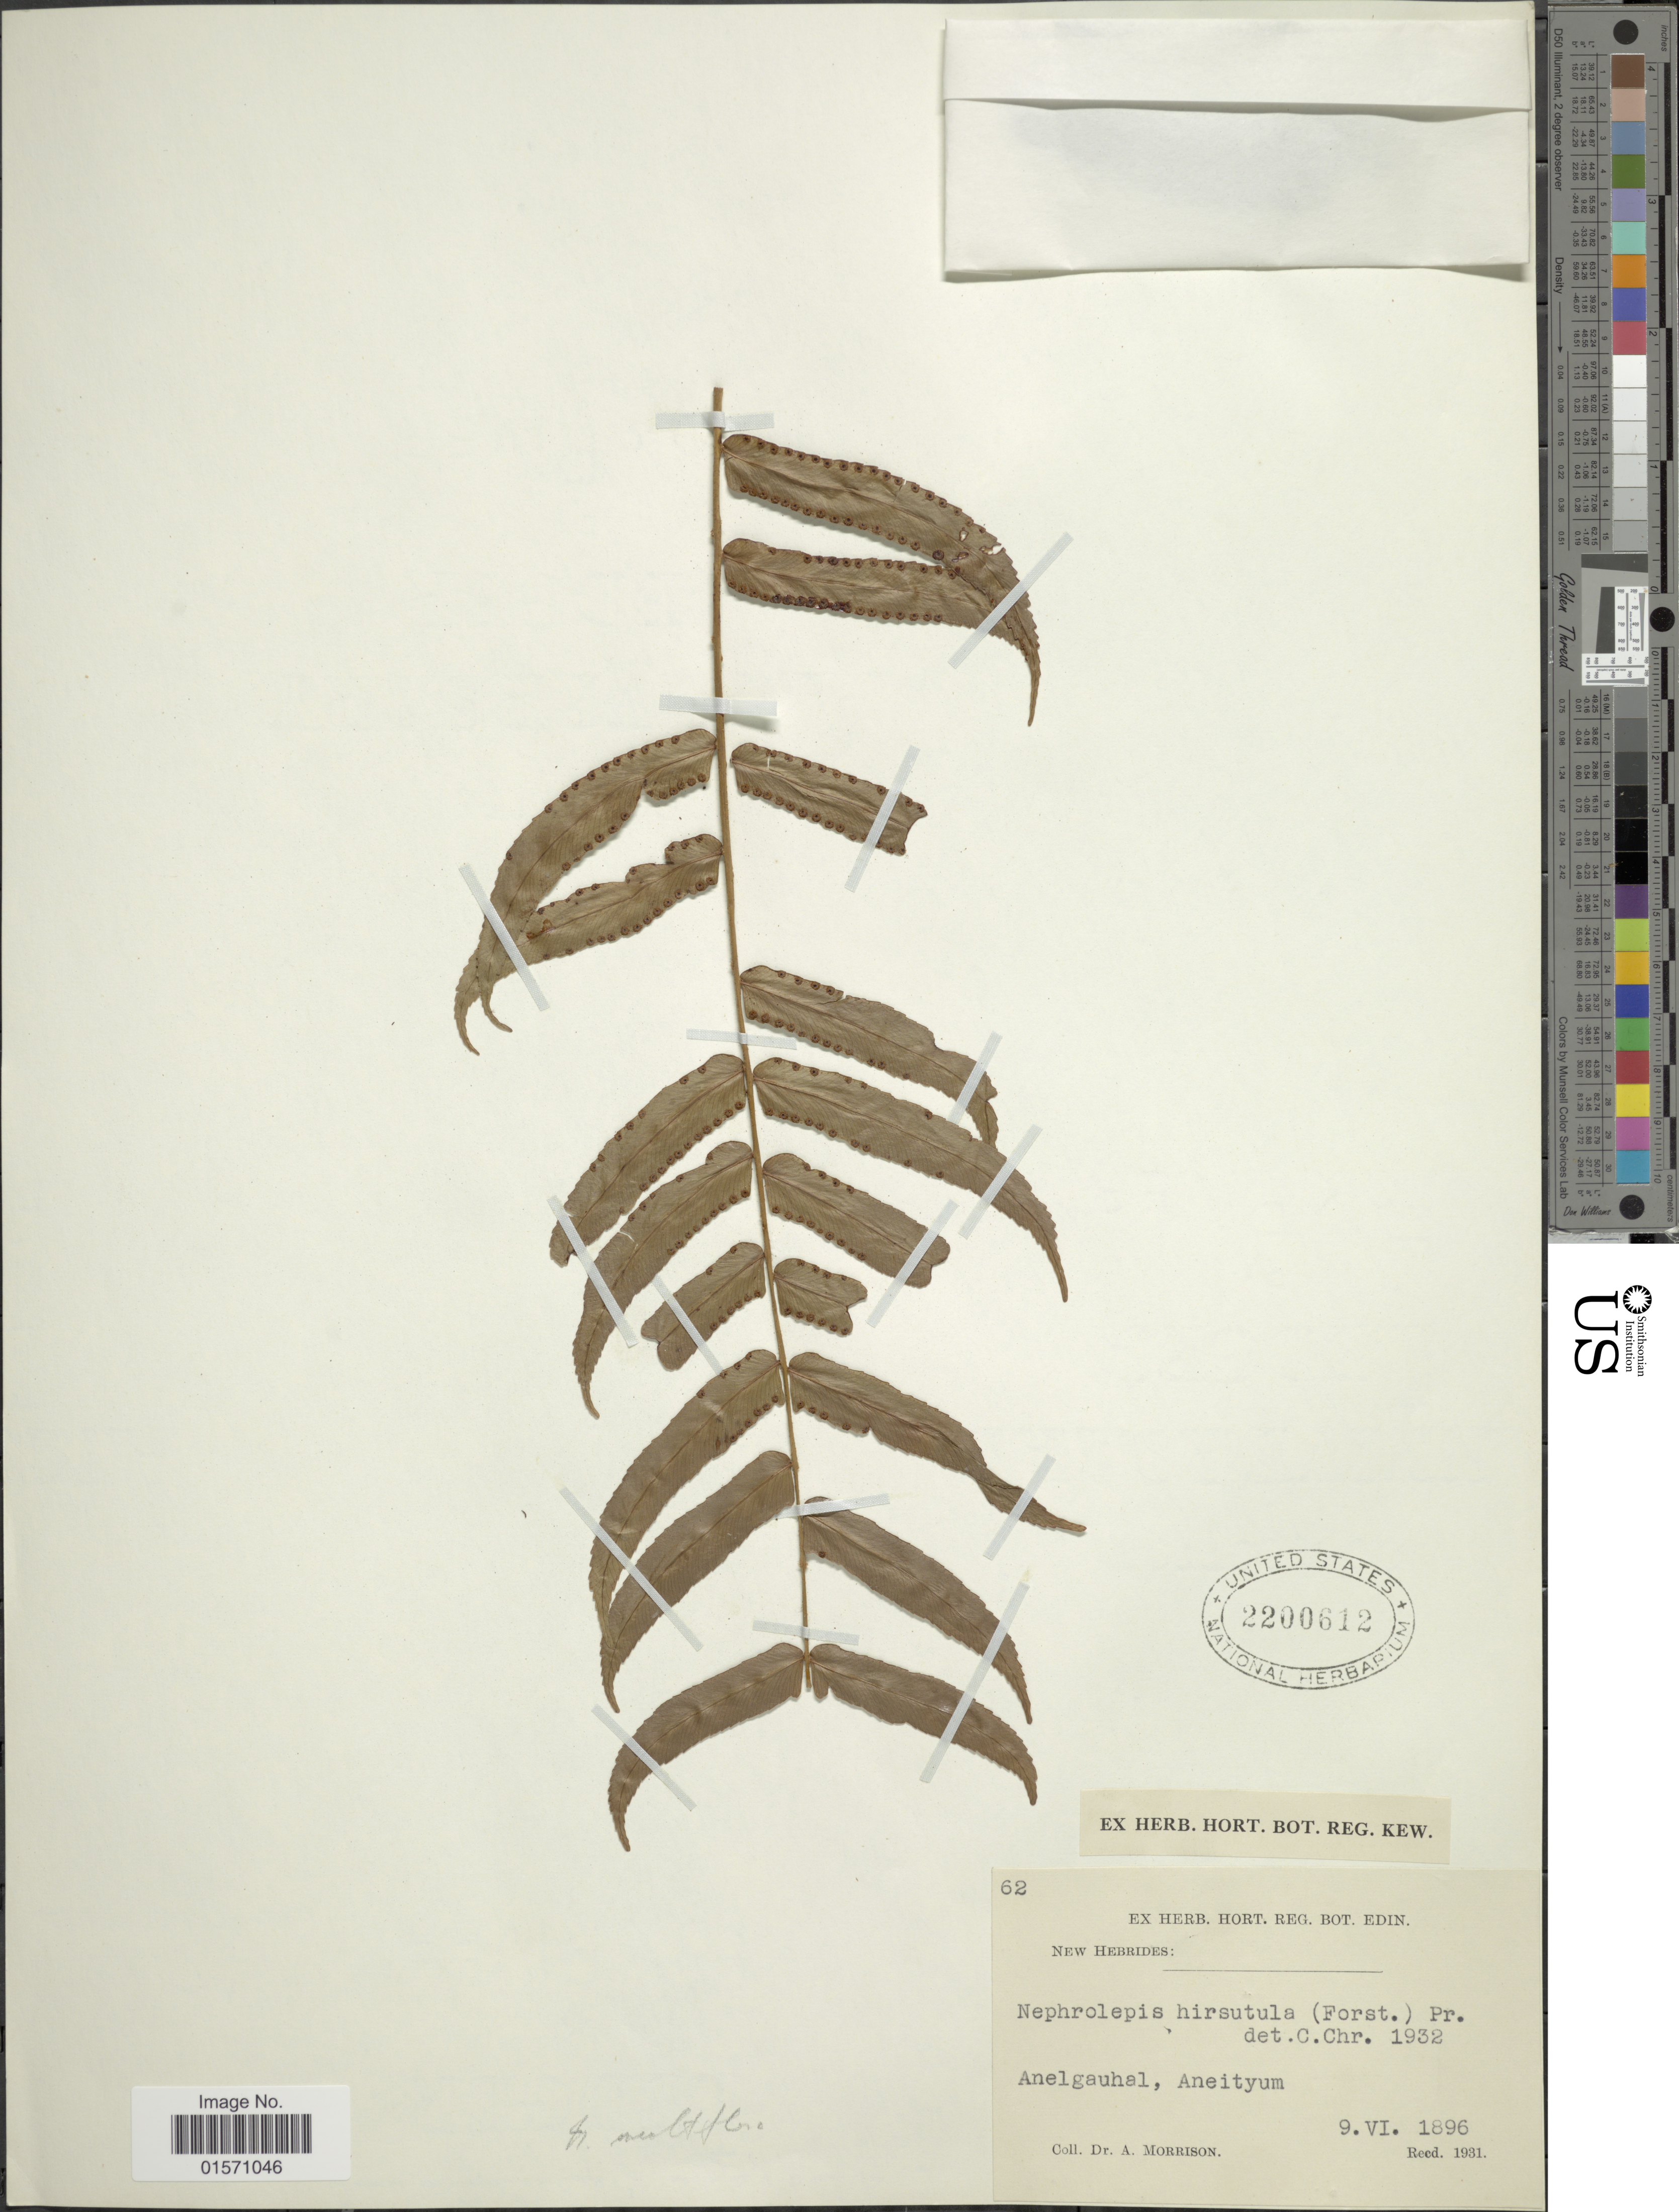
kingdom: Plantae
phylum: Tracheophyta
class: Polypodiopsida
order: Polypodiales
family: Nephrolepidaceae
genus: Nephrolepis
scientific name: Nephrolepis multiflora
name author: (Roxb.) F.M. Jarrett ex C.V. Morton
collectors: A. Morrison & -. Reed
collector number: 1931?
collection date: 1896-06-09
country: Vanuatu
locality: New Hebrides. Anelgauhal, Aneityum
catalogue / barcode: US 2200612